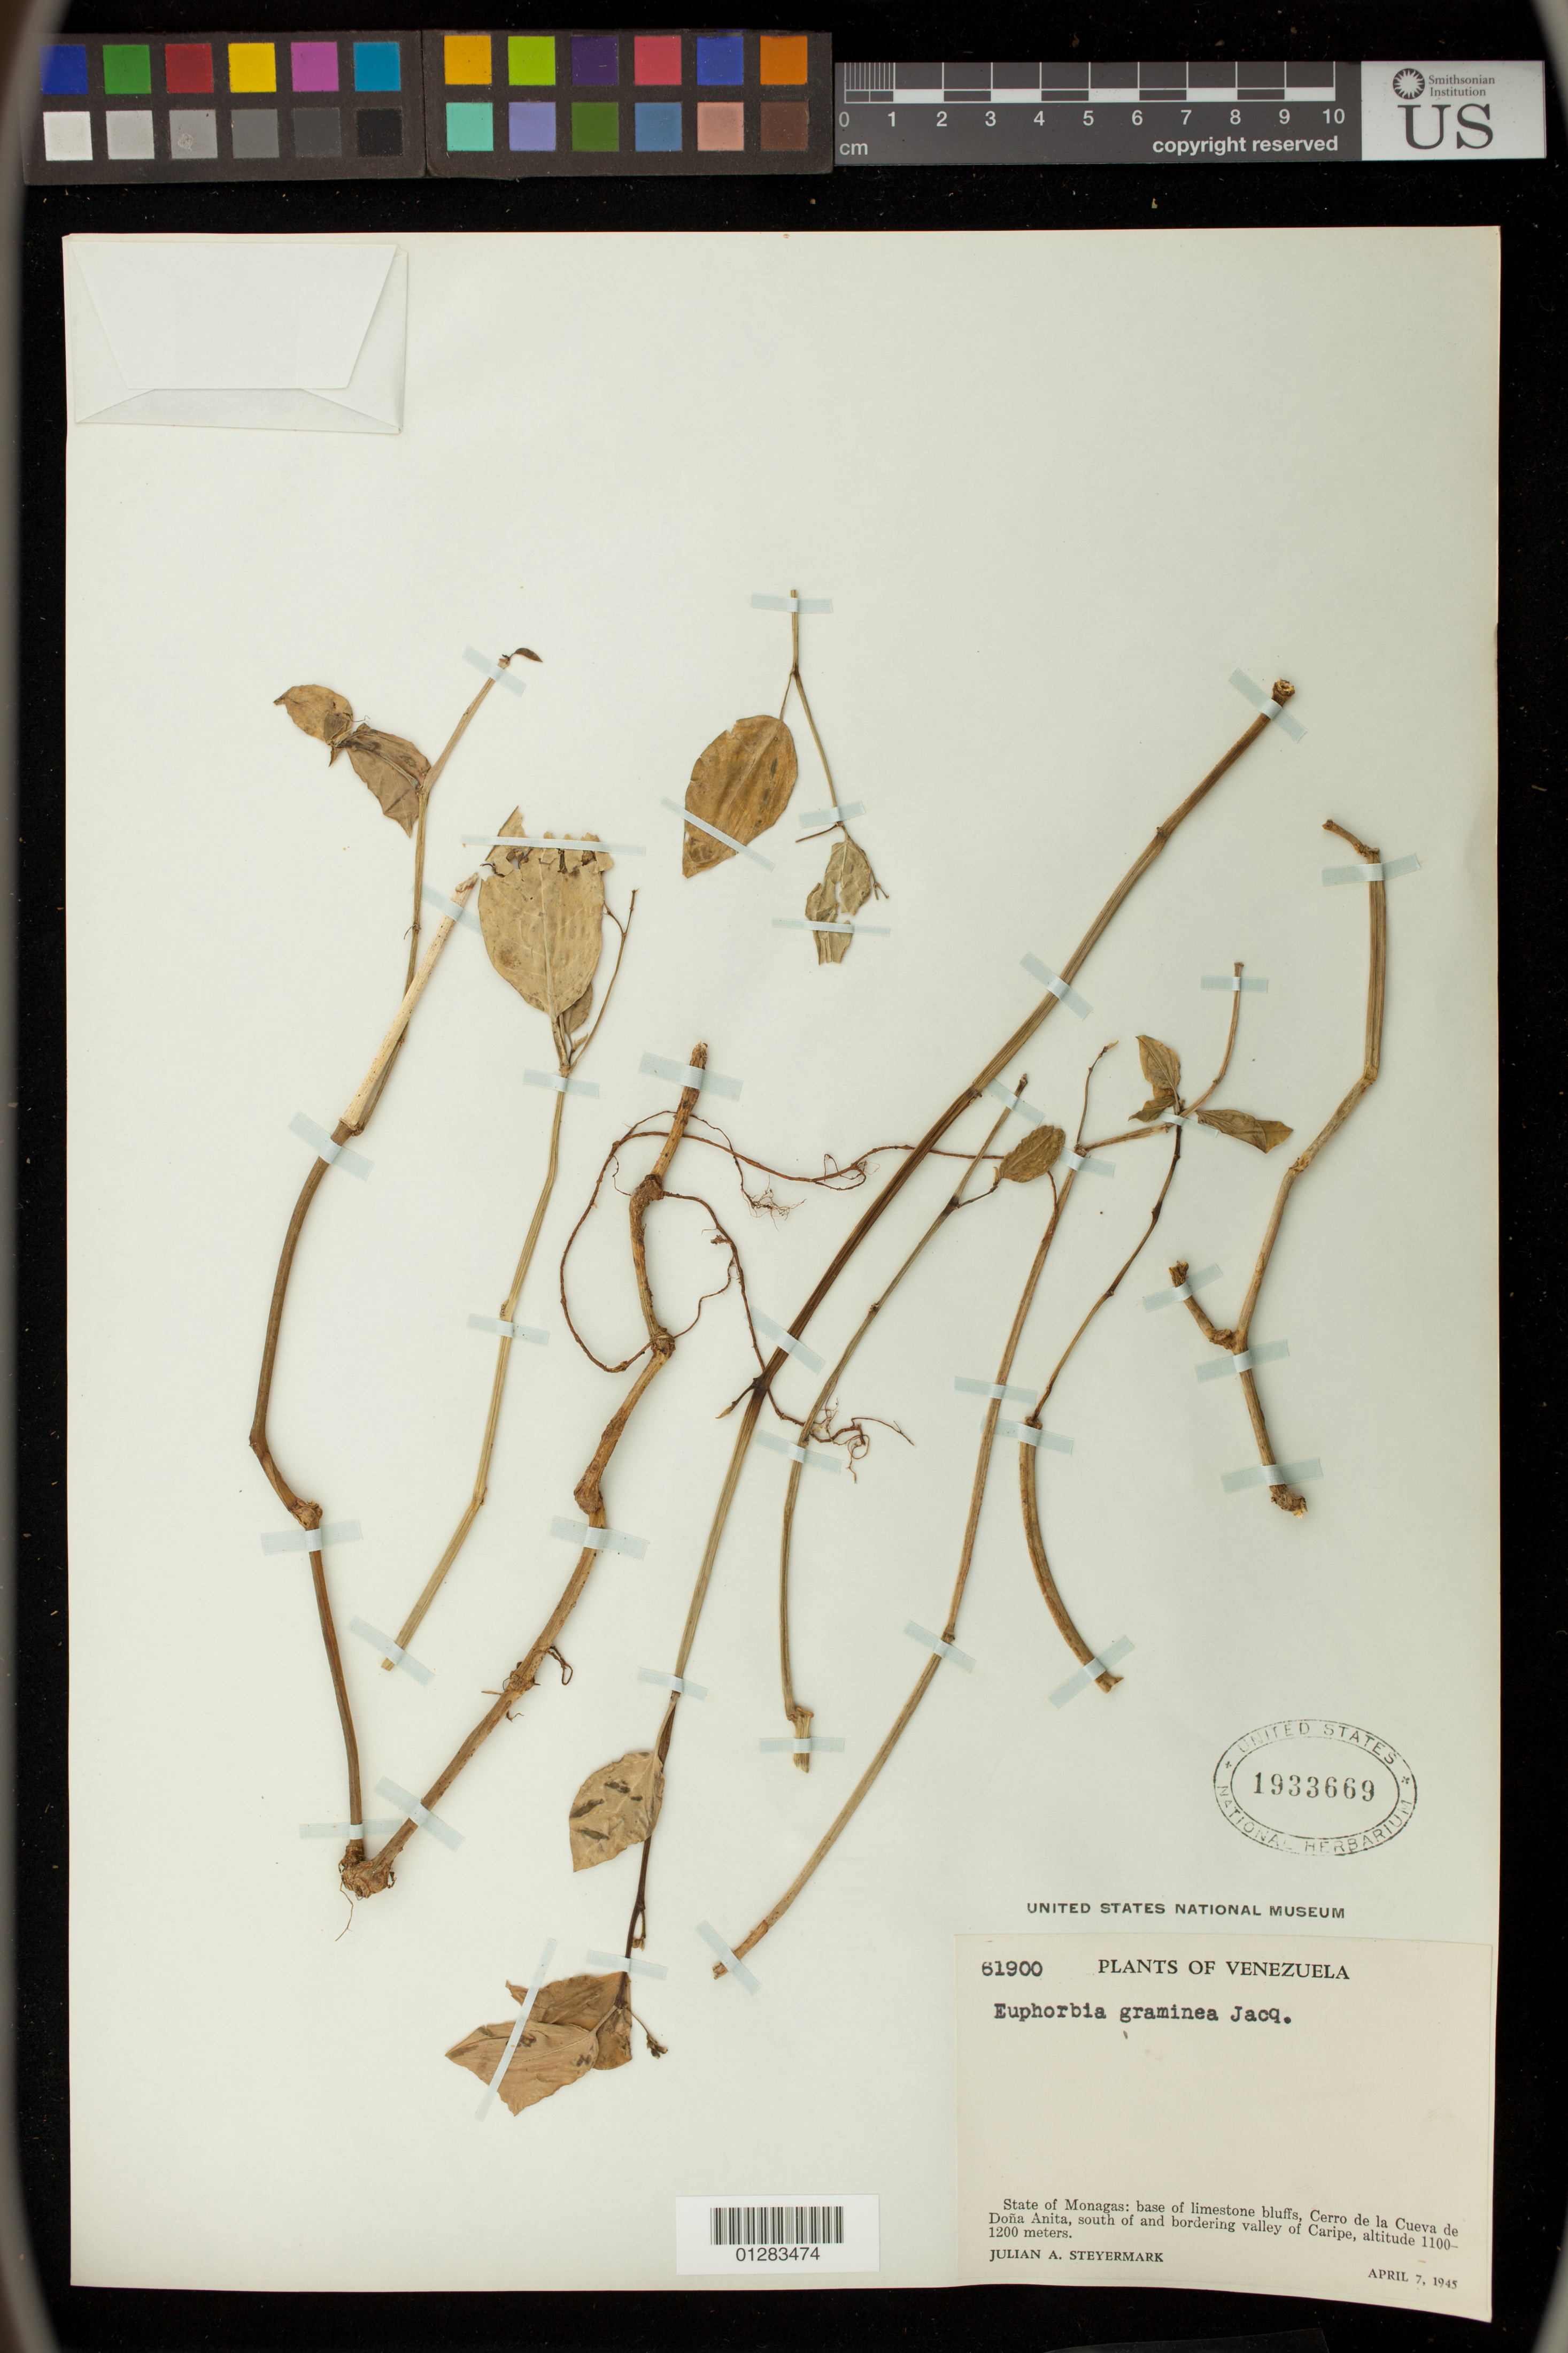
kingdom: Plantae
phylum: Tracheophyta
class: Magnoliopsida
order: Malpighiales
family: Euphorbiaceae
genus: Euphorbia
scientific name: Euphorbia graminea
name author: Jacq.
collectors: J. Steyermark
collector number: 61900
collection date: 1945-04-07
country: Venezuela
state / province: Monagas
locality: Base of limestone bluffs, Cerro de la Cueva de Doña Anita, south of and bordering valley of Caripe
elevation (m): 1100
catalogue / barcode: US 1933669